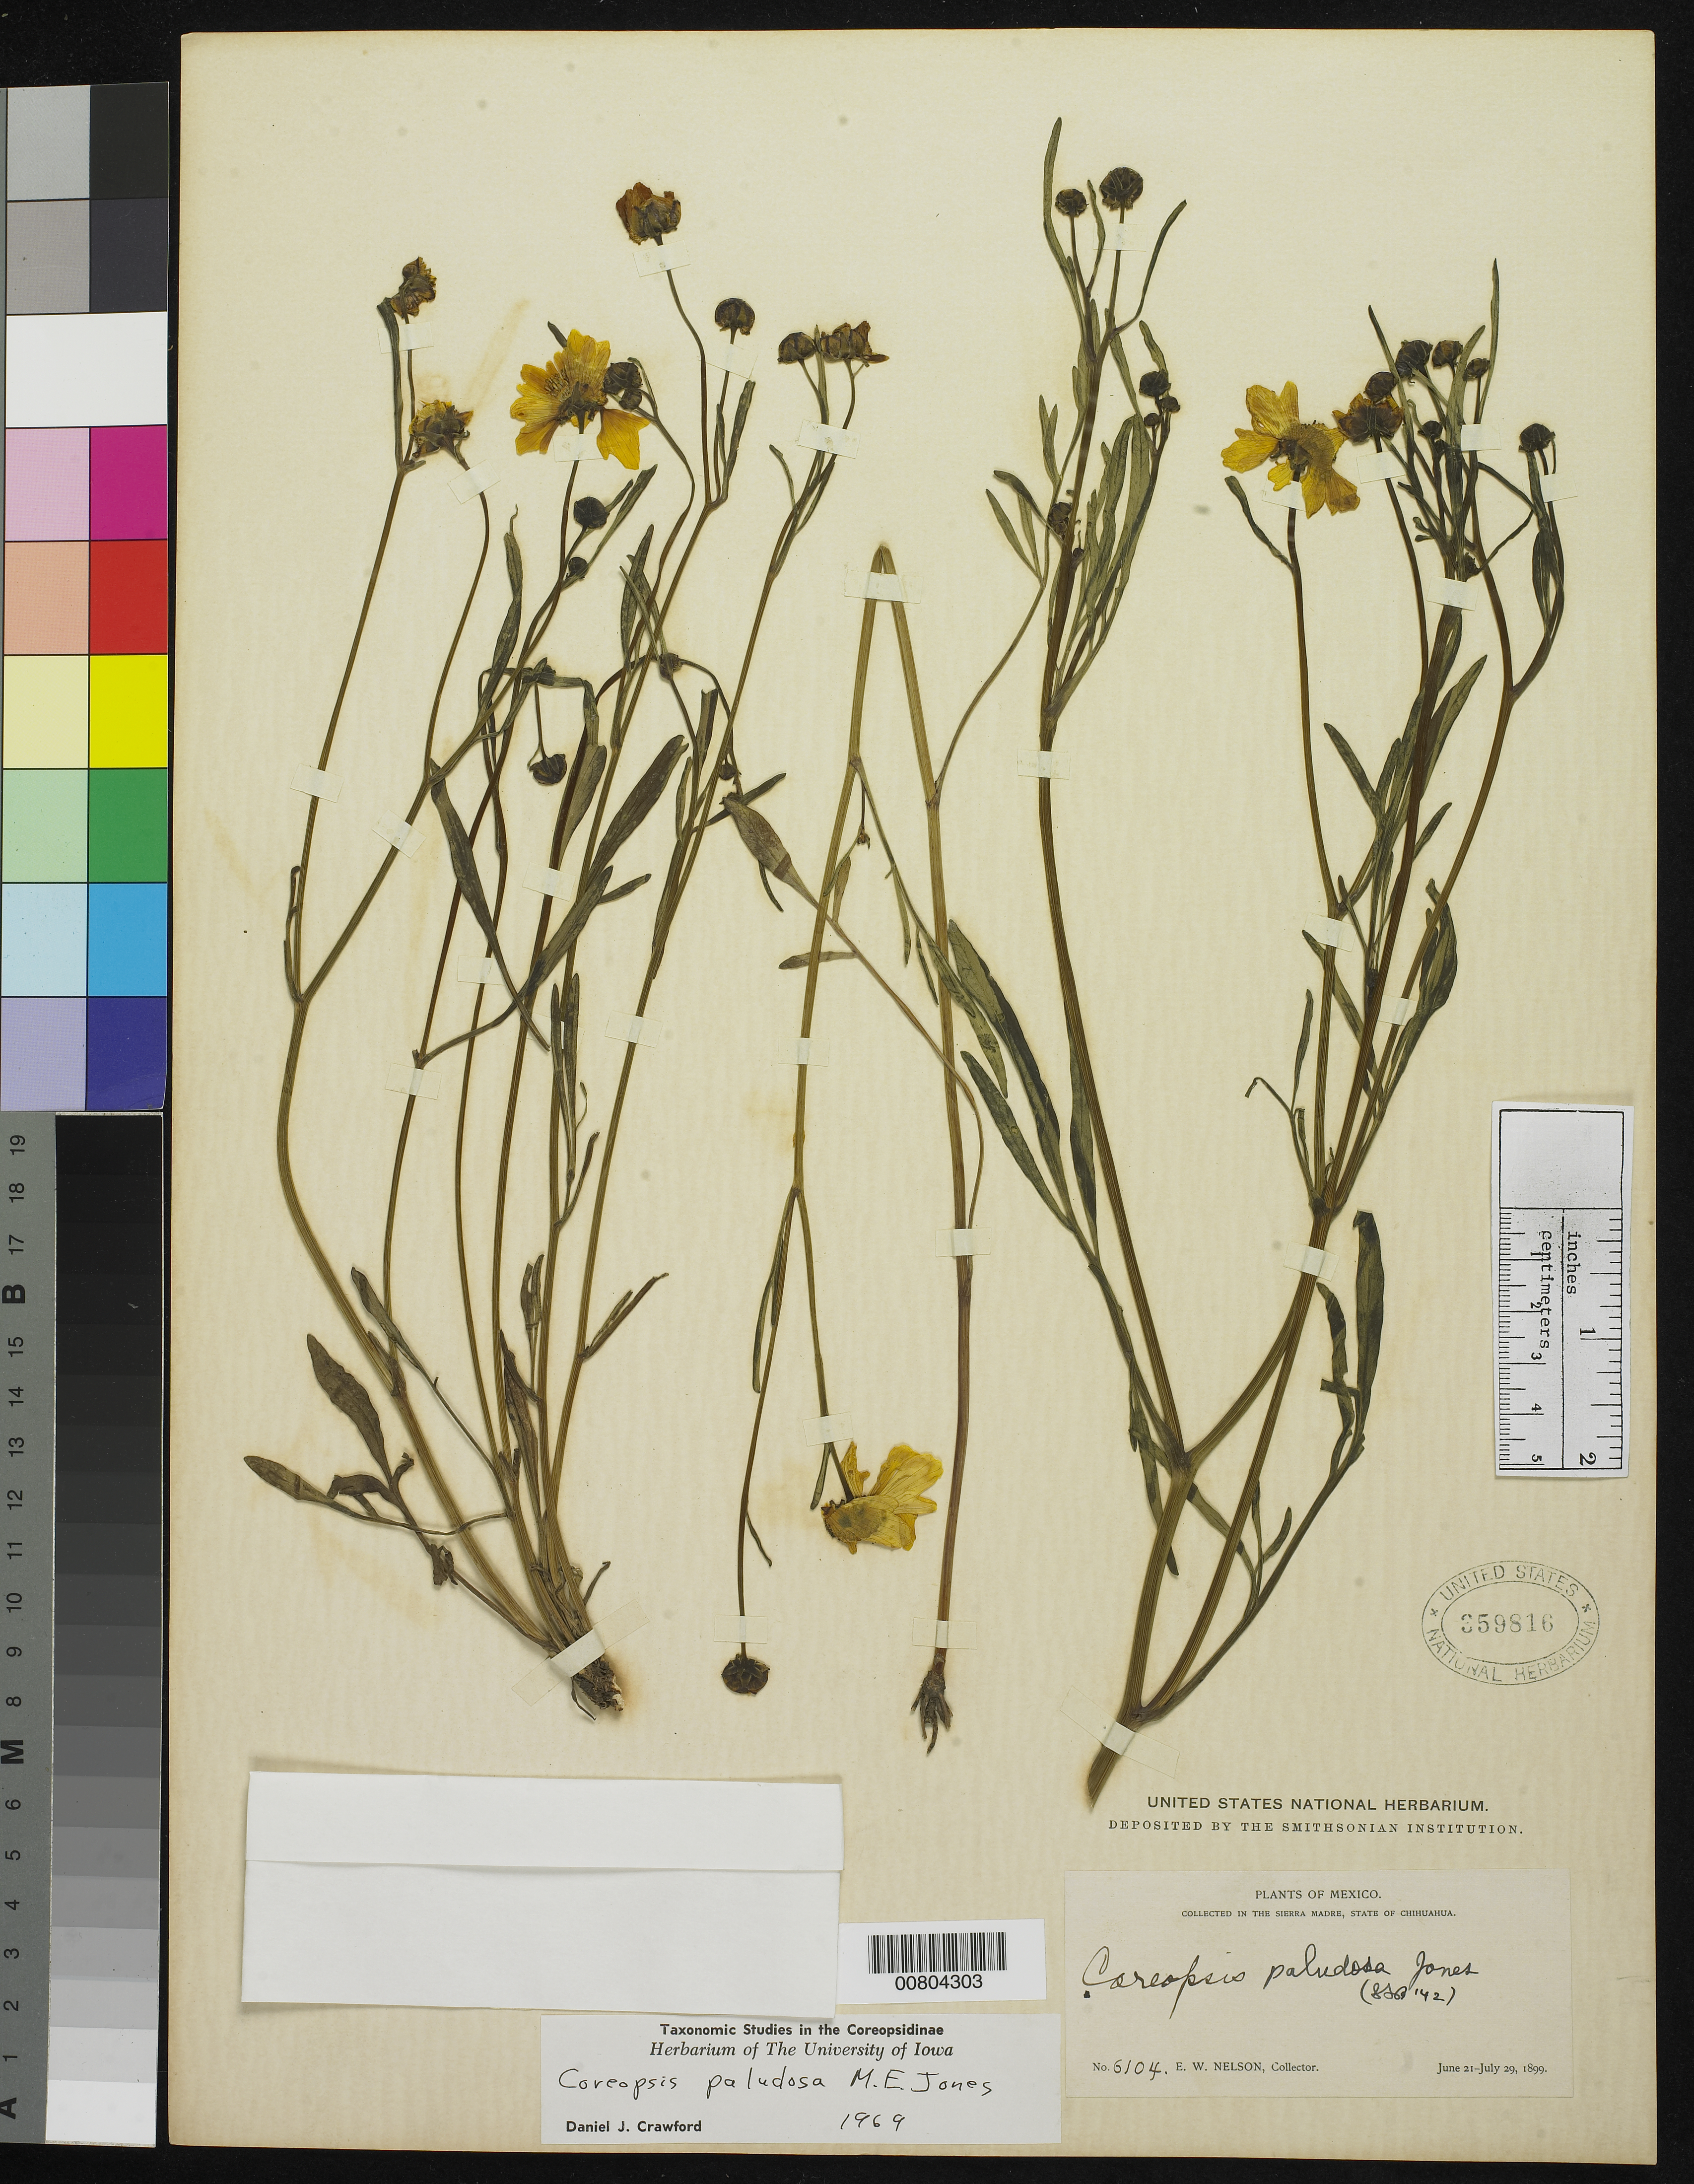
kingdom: Plantae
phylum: Tracheophyta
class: Magnoliopsida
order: Asterales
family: Asteraceae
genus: Coreopsis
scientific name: Coreopsis paludosa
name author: M.E. Jones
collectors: E. W. Nelson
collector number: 6104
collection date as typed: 21 Jun 1899 to 29 Jul 1899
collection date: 1899-06-21/1899-07-29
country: Mexico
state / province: Chihuahua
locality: Sierra Madre, State of Chihuahua.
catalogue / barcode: US 359816